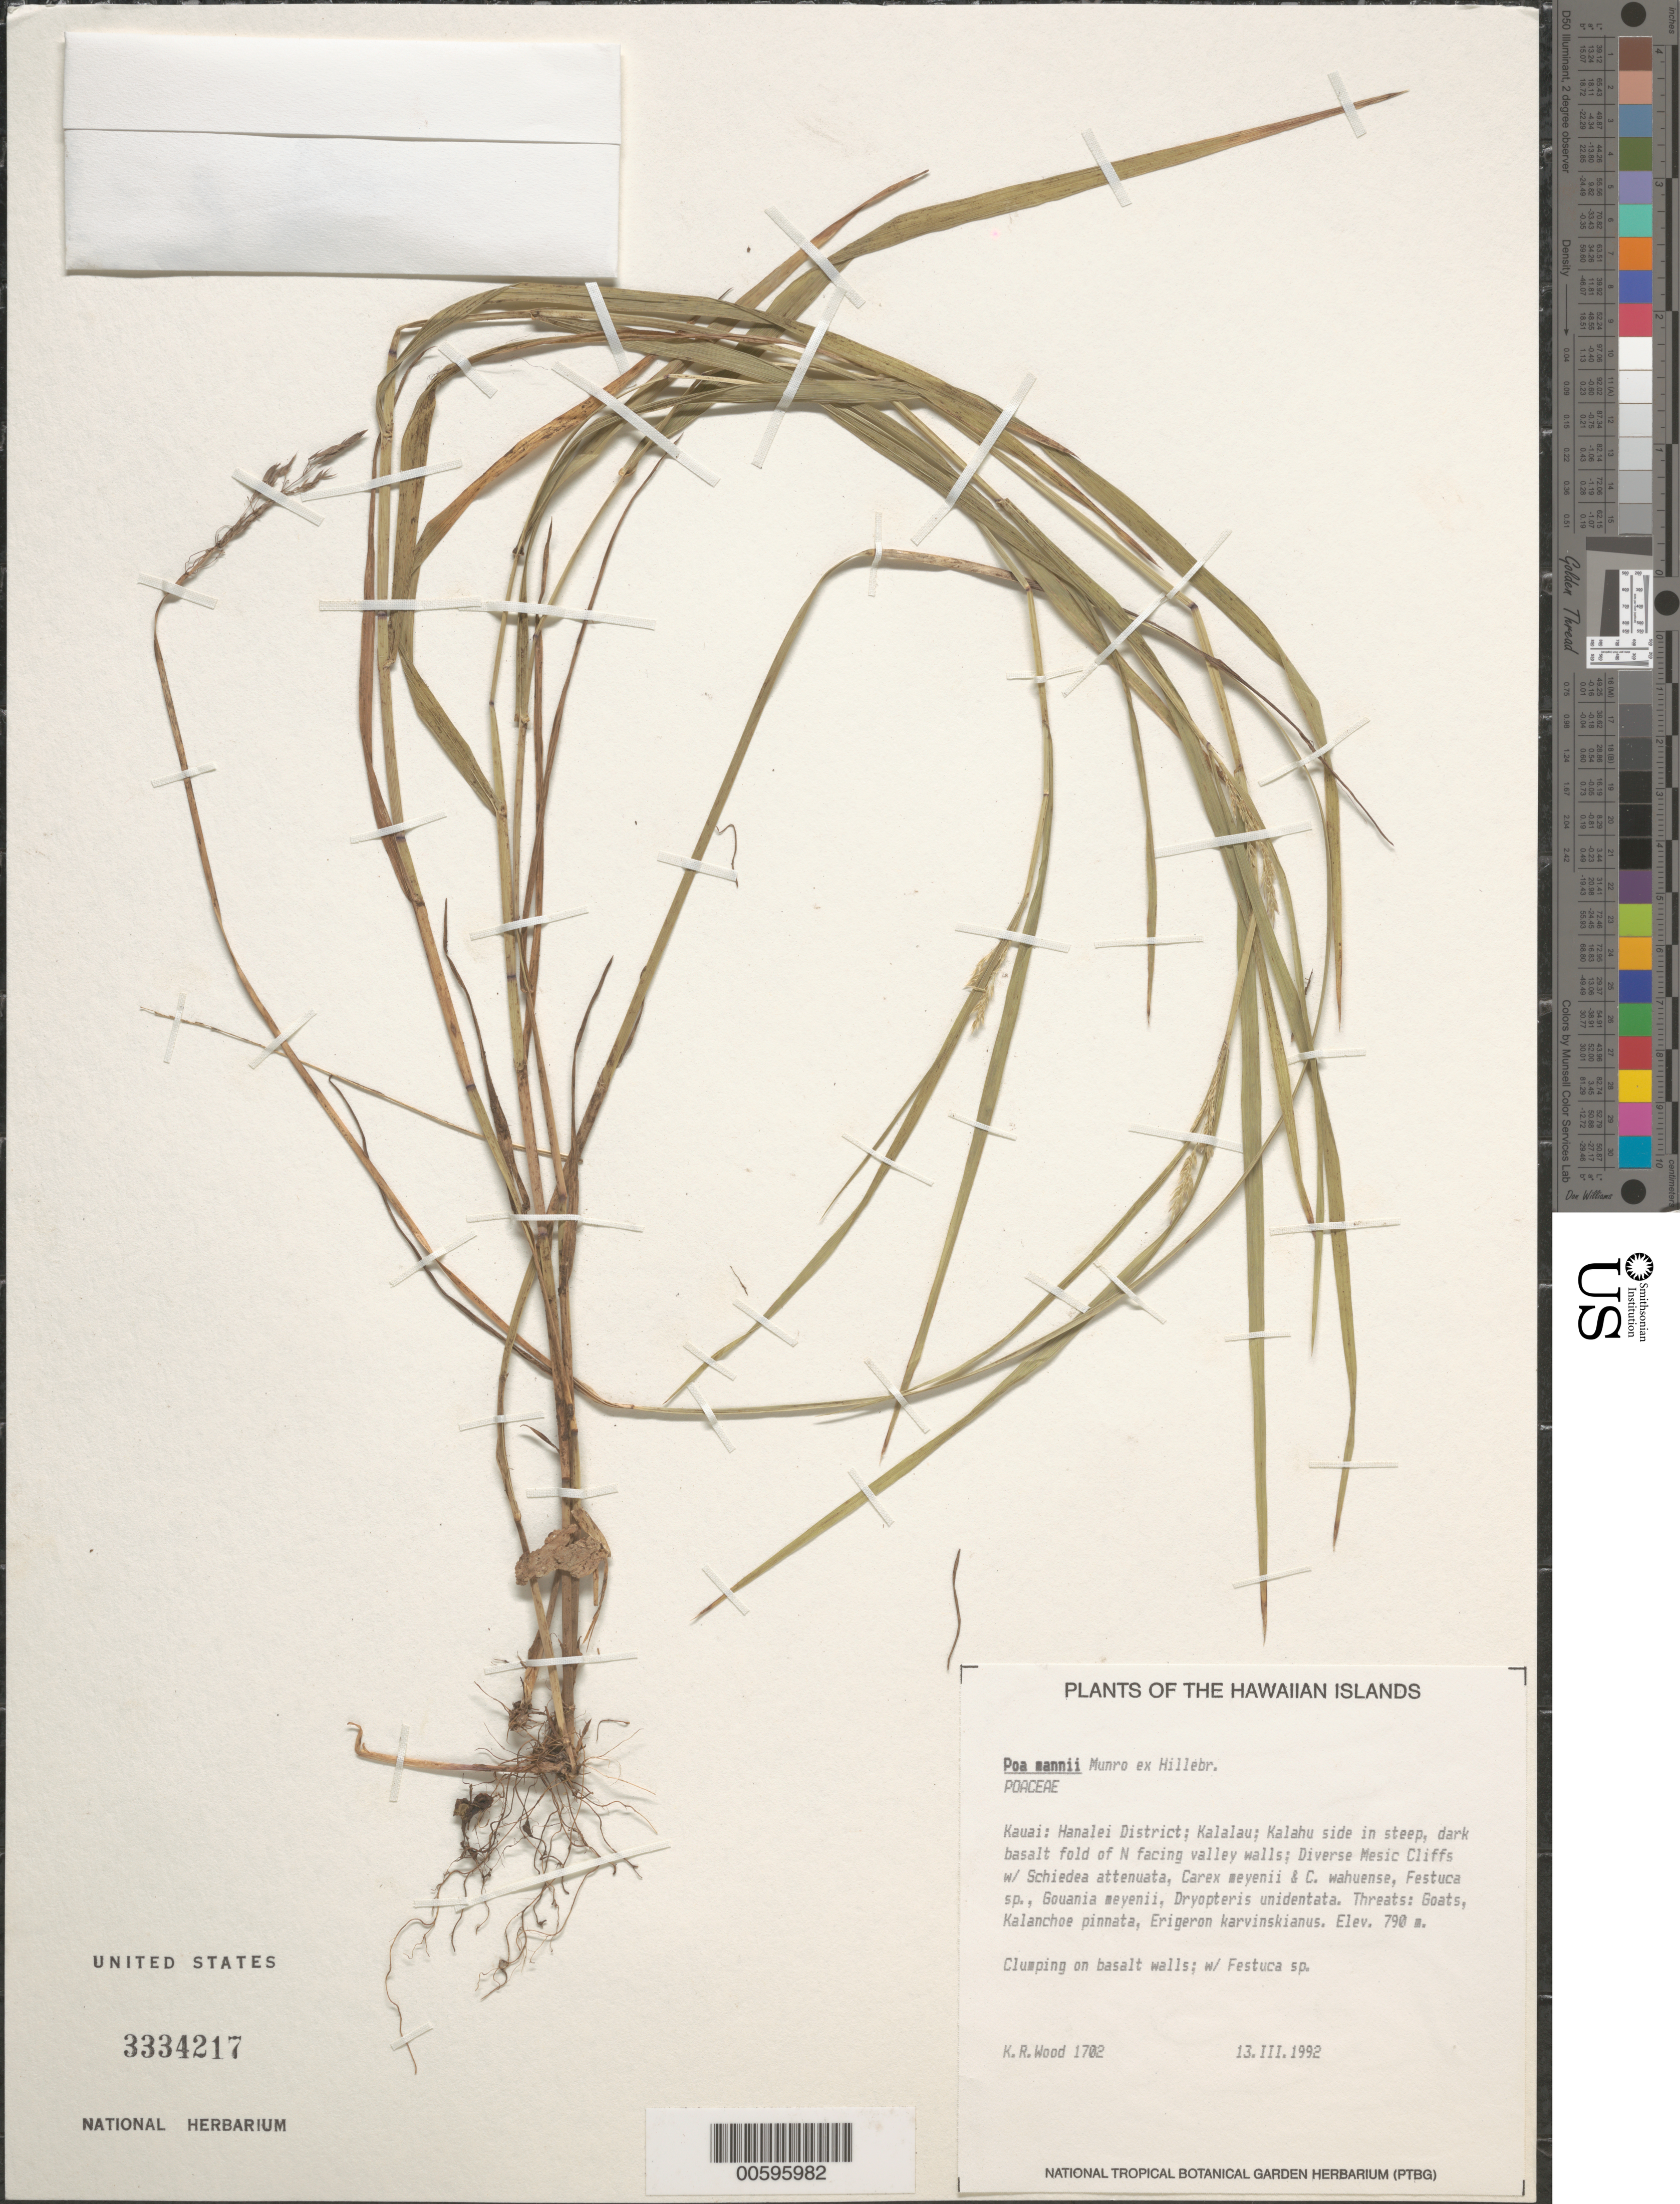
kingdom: Plantae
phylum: Tracheophyta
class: Liliopsida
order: Poales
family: Poaceae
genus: Poa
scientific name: Poa mannii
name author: Munro ex Hillebr.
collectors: K. R. Wood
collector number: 1702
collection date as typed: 13 Mar 1992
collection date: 1992-03-13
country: United States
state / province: Hawaii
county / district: Kauai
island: Kaua'i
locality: Hanalei Dist; Kalalau; Kalahu side, N facing valley walls.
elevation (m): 790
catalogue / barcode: US 3334217